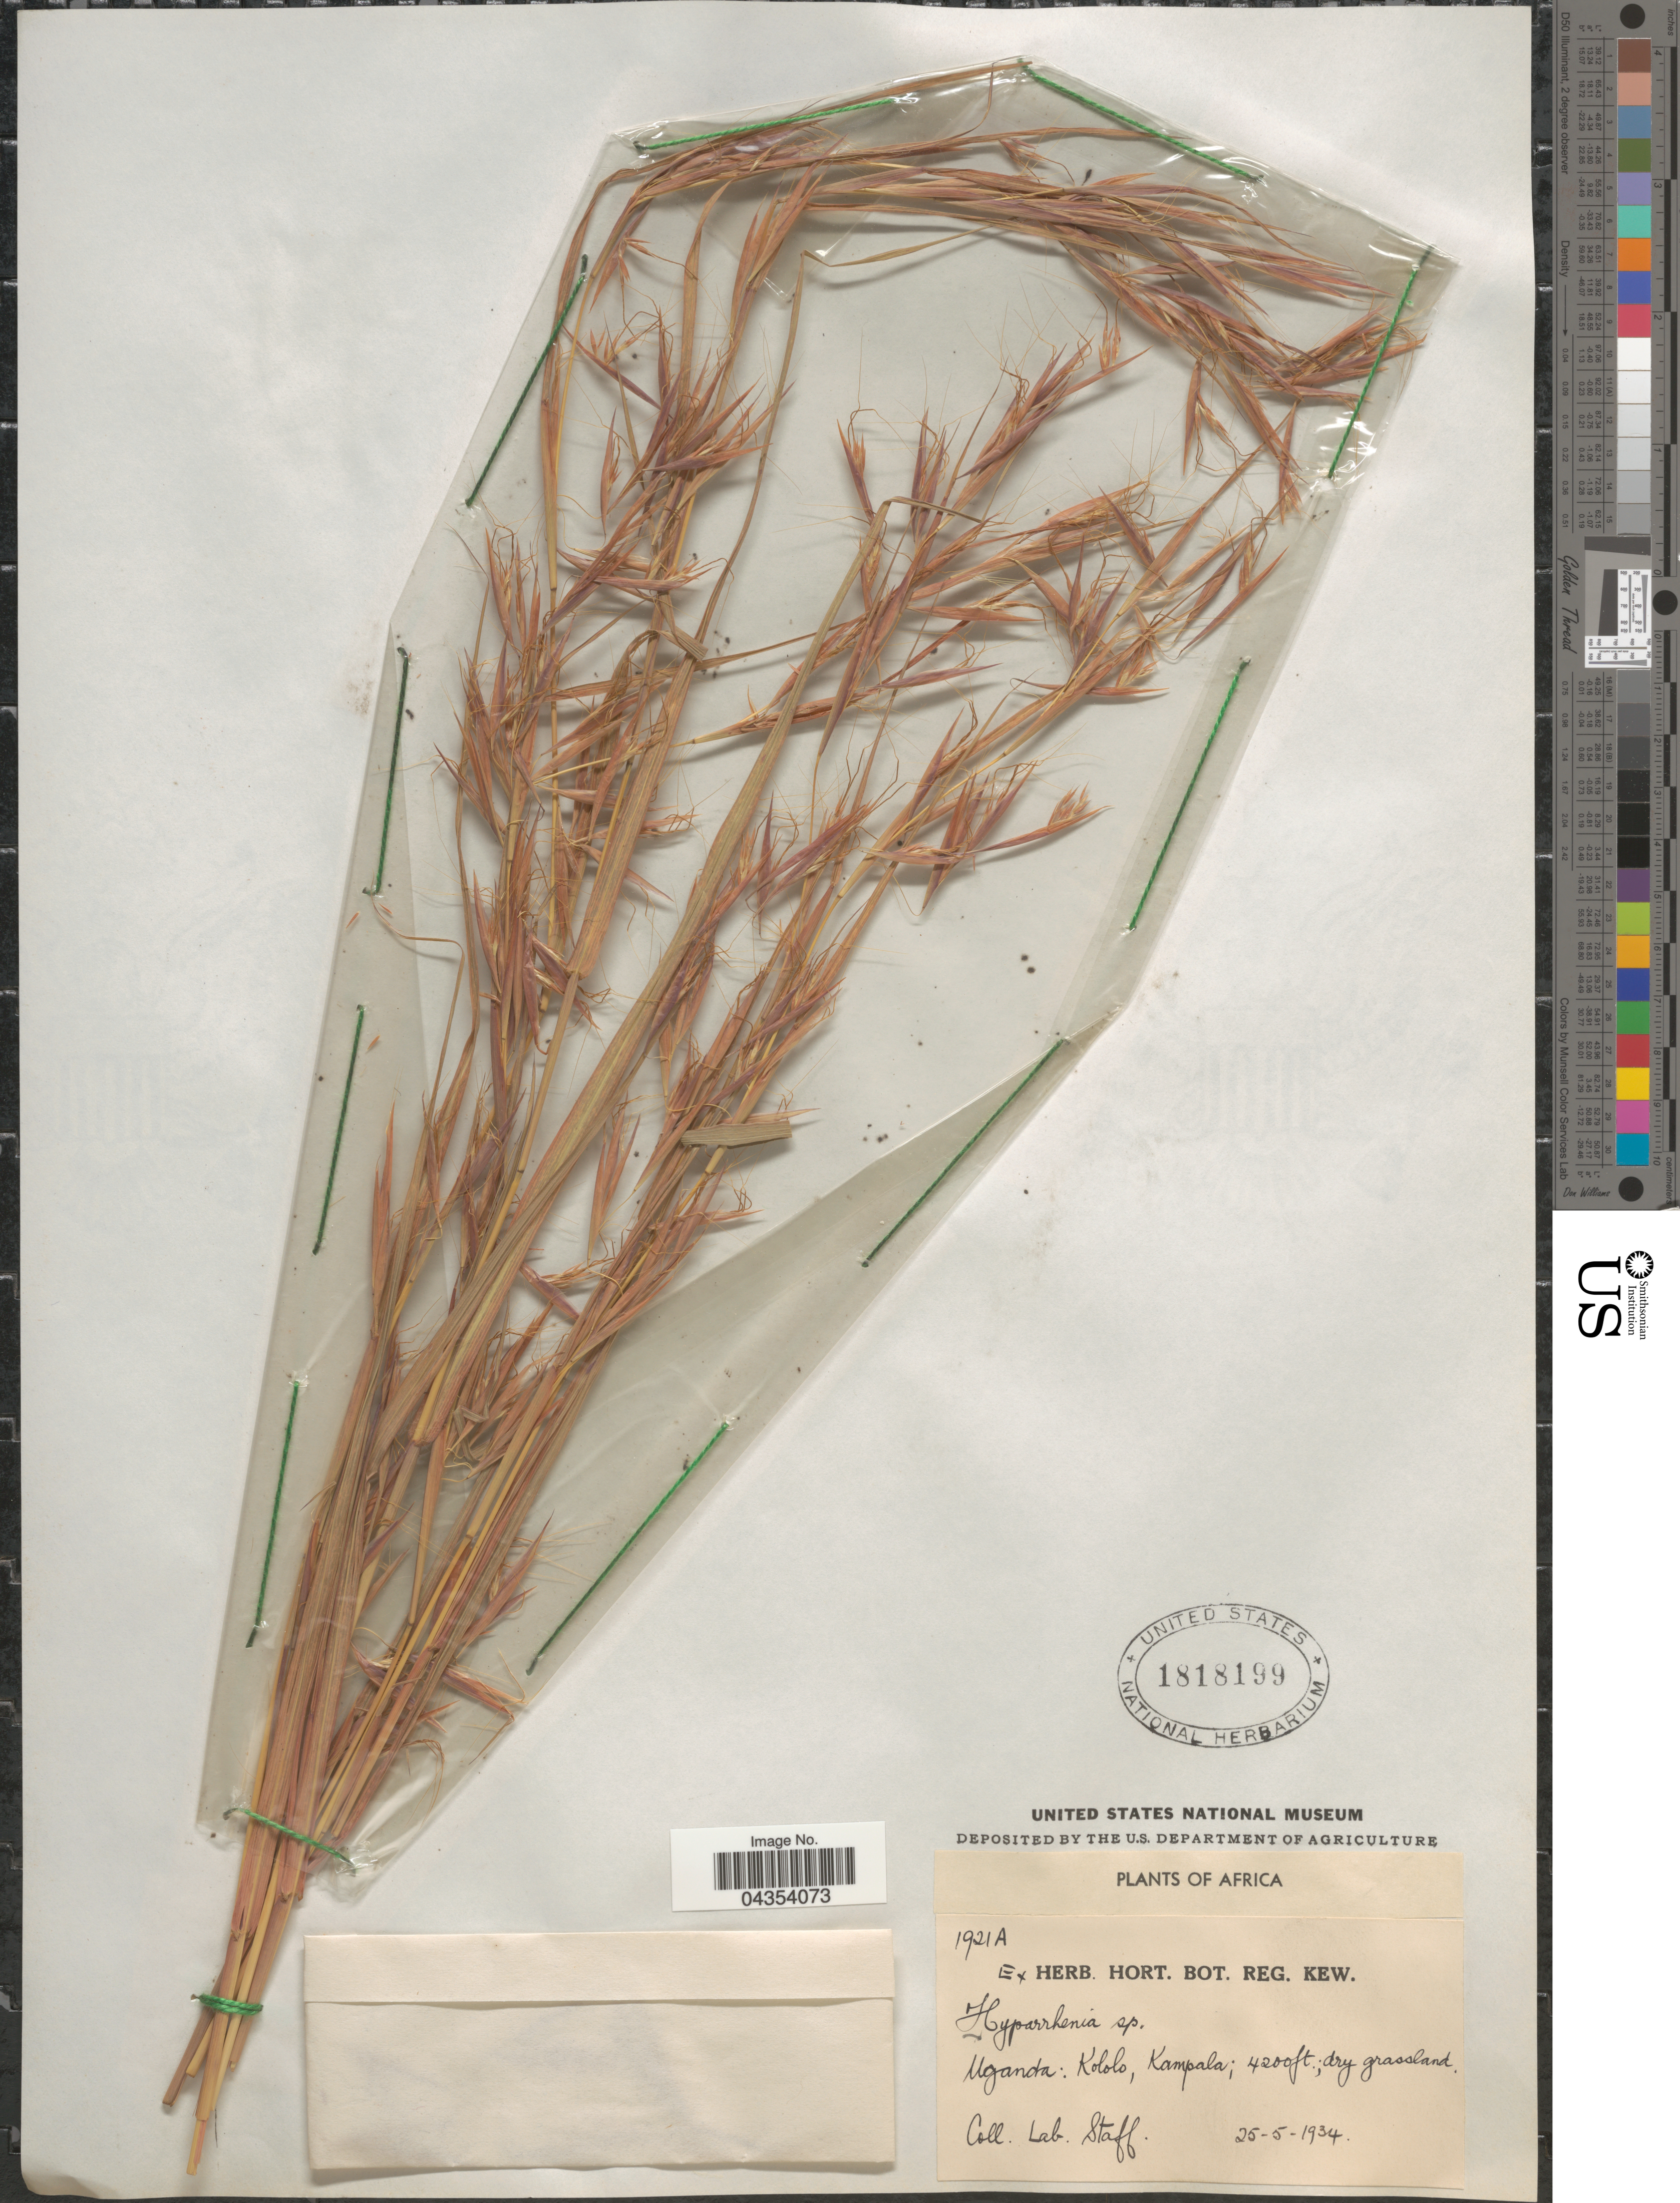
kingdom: Plantae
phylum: Tracheophyta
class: Liliopsida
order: Poales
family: Poaceae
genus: Hyparrhenia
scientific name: Hyparrhenia sp.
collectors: Lab. Staff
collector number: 1921A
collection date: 1934-05-25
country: Uganda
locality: Kololo, Kampala.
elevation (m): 1280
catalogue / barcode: US 1818199